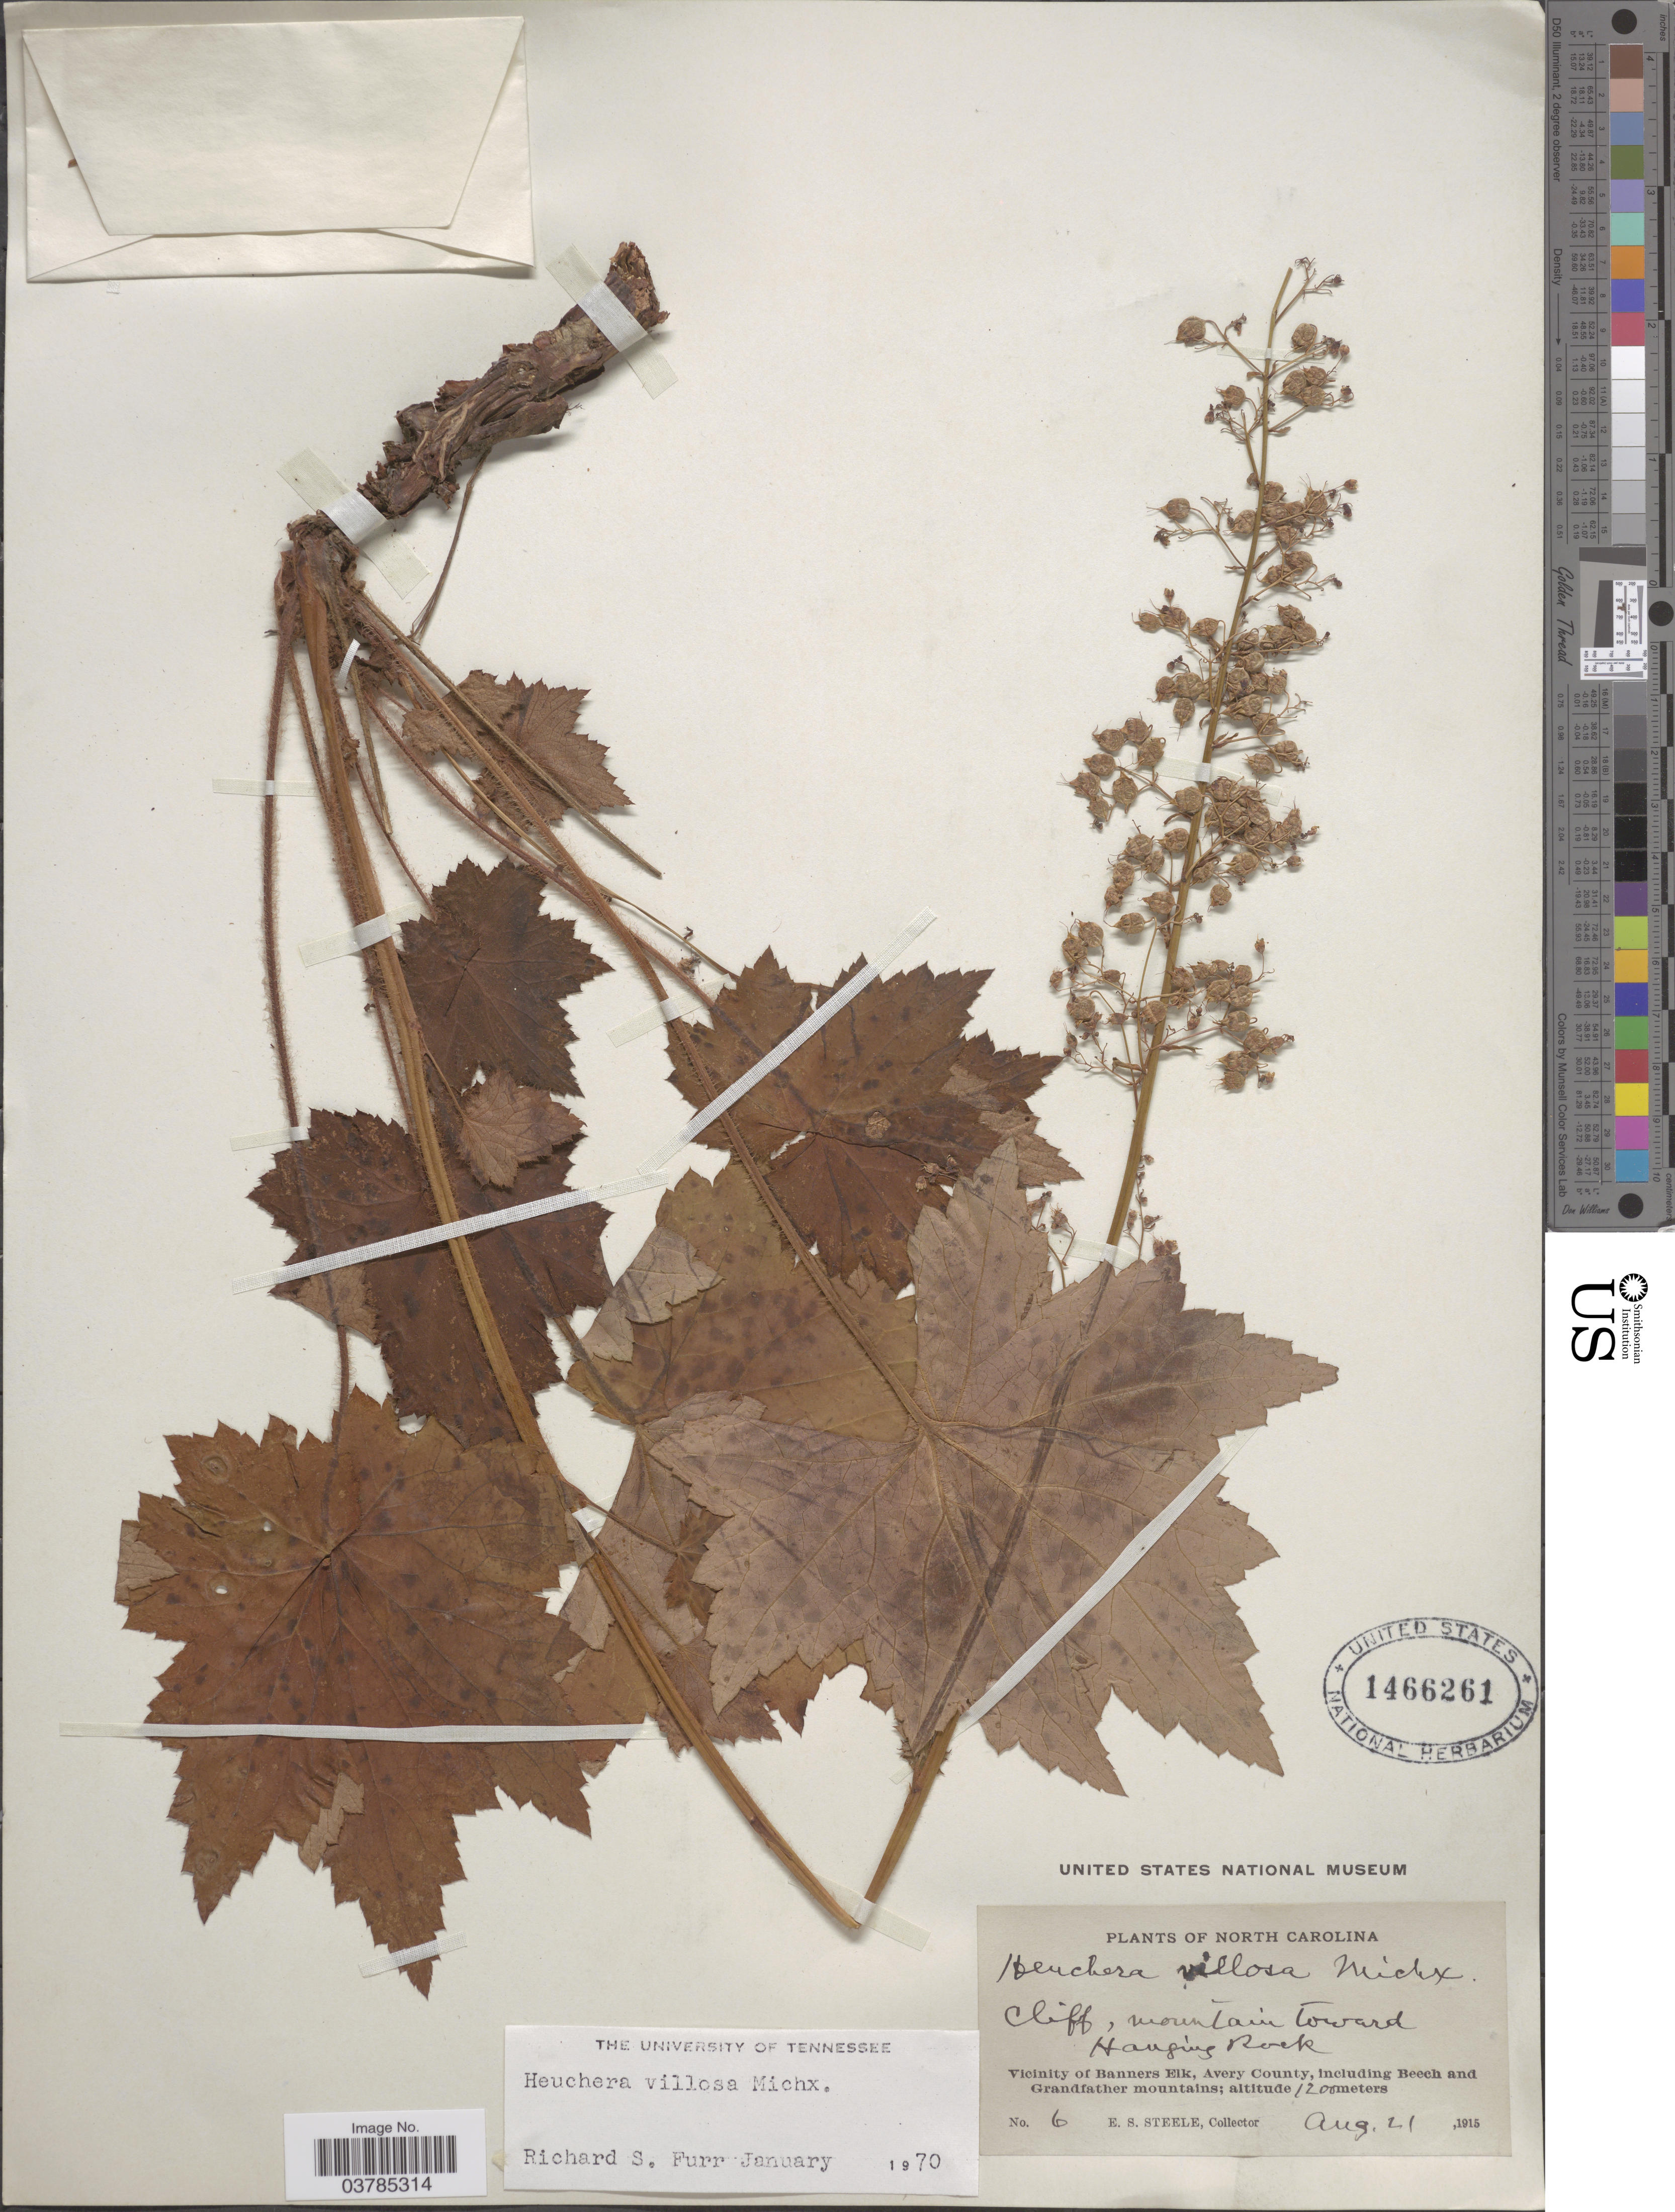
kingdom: Plantae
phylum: Tracheophyta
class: Magnoliopsida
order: Saxifragales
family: Saxifragaceae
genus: Heuchera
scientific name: Heuchera villosa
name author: Michx.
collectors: E. Steele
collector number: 6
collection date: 1915-08-21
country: United States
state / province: North Carolina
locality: Cliff, mountain toward Hanging Rock. Vicinity of Banners Elk, Avery County, including Beech and Grandfather mountains.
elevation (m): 1200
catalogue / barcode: US 1466261